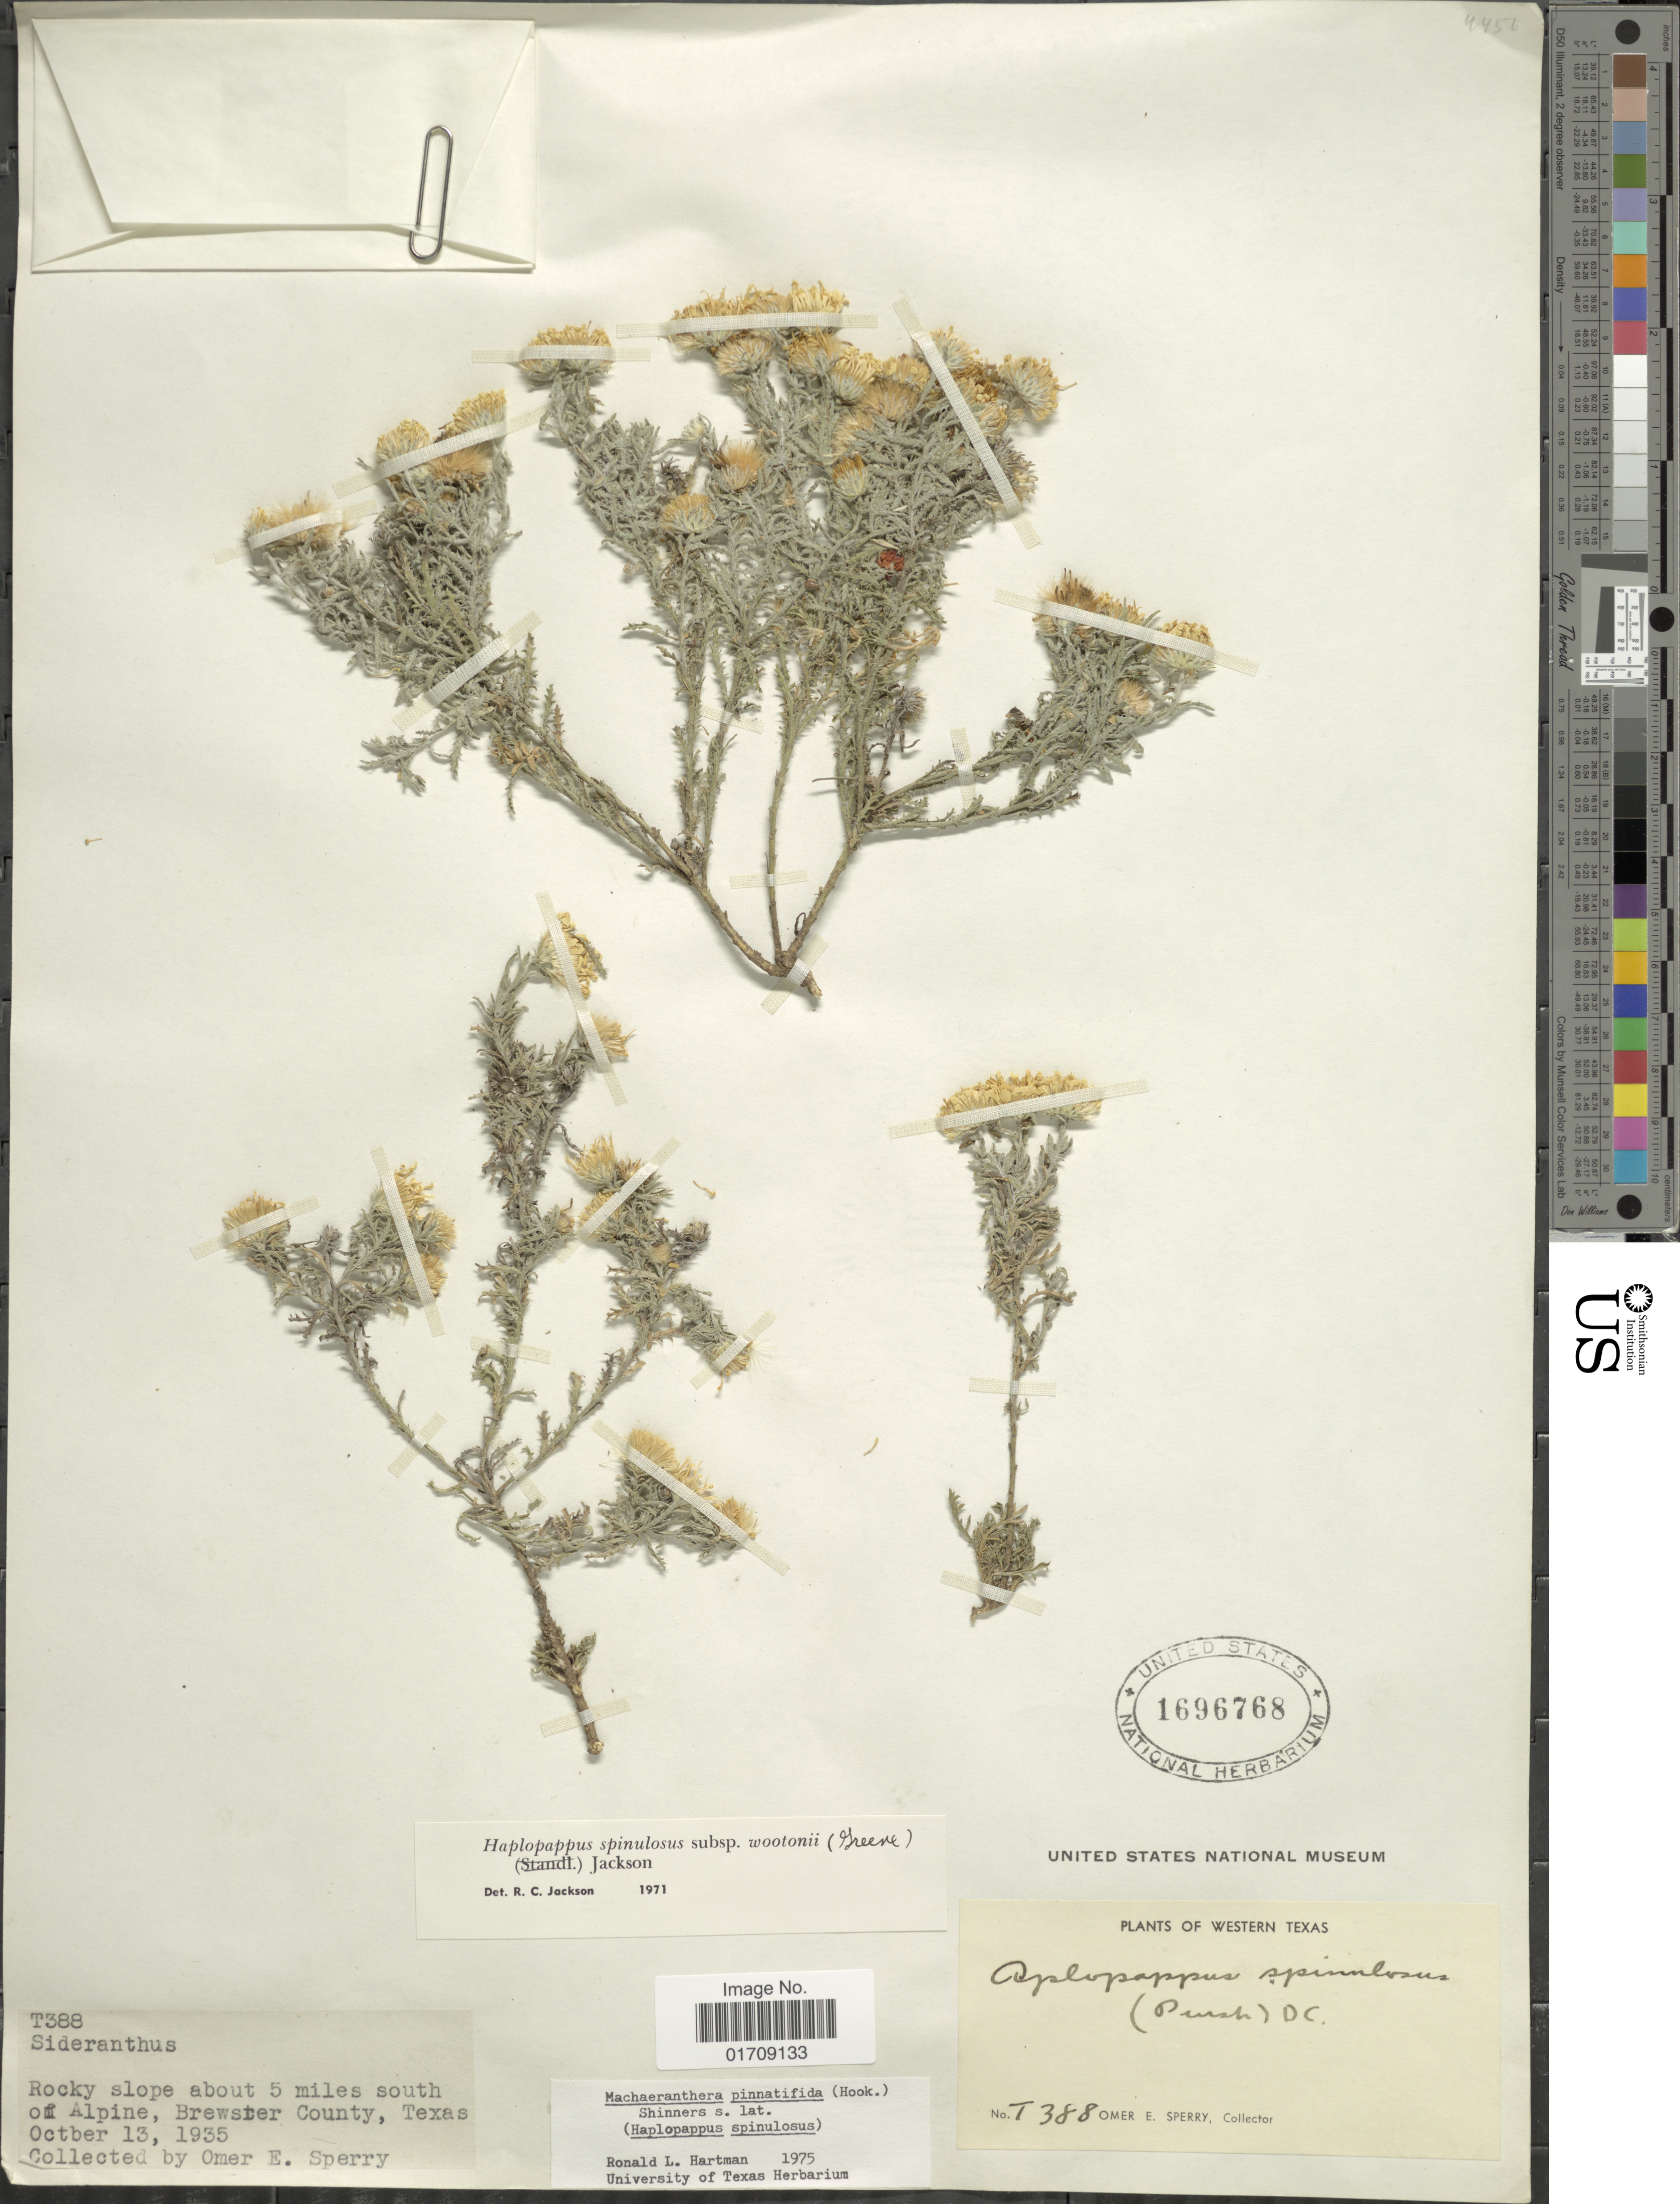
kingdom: Plantae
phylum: Tracheophyta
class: Magnoliopsida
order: Asterales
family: Asteraceae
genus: Machaeranthera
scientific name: Machaeranthera pinnatifida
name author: (Hook.) Shinners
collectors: O. E. Sperry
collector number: T388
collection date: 1935-10-13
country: United States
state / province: Texas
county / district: Brewster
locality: Western texas, about 5 miles south of Alpine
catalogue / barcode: US 1696768